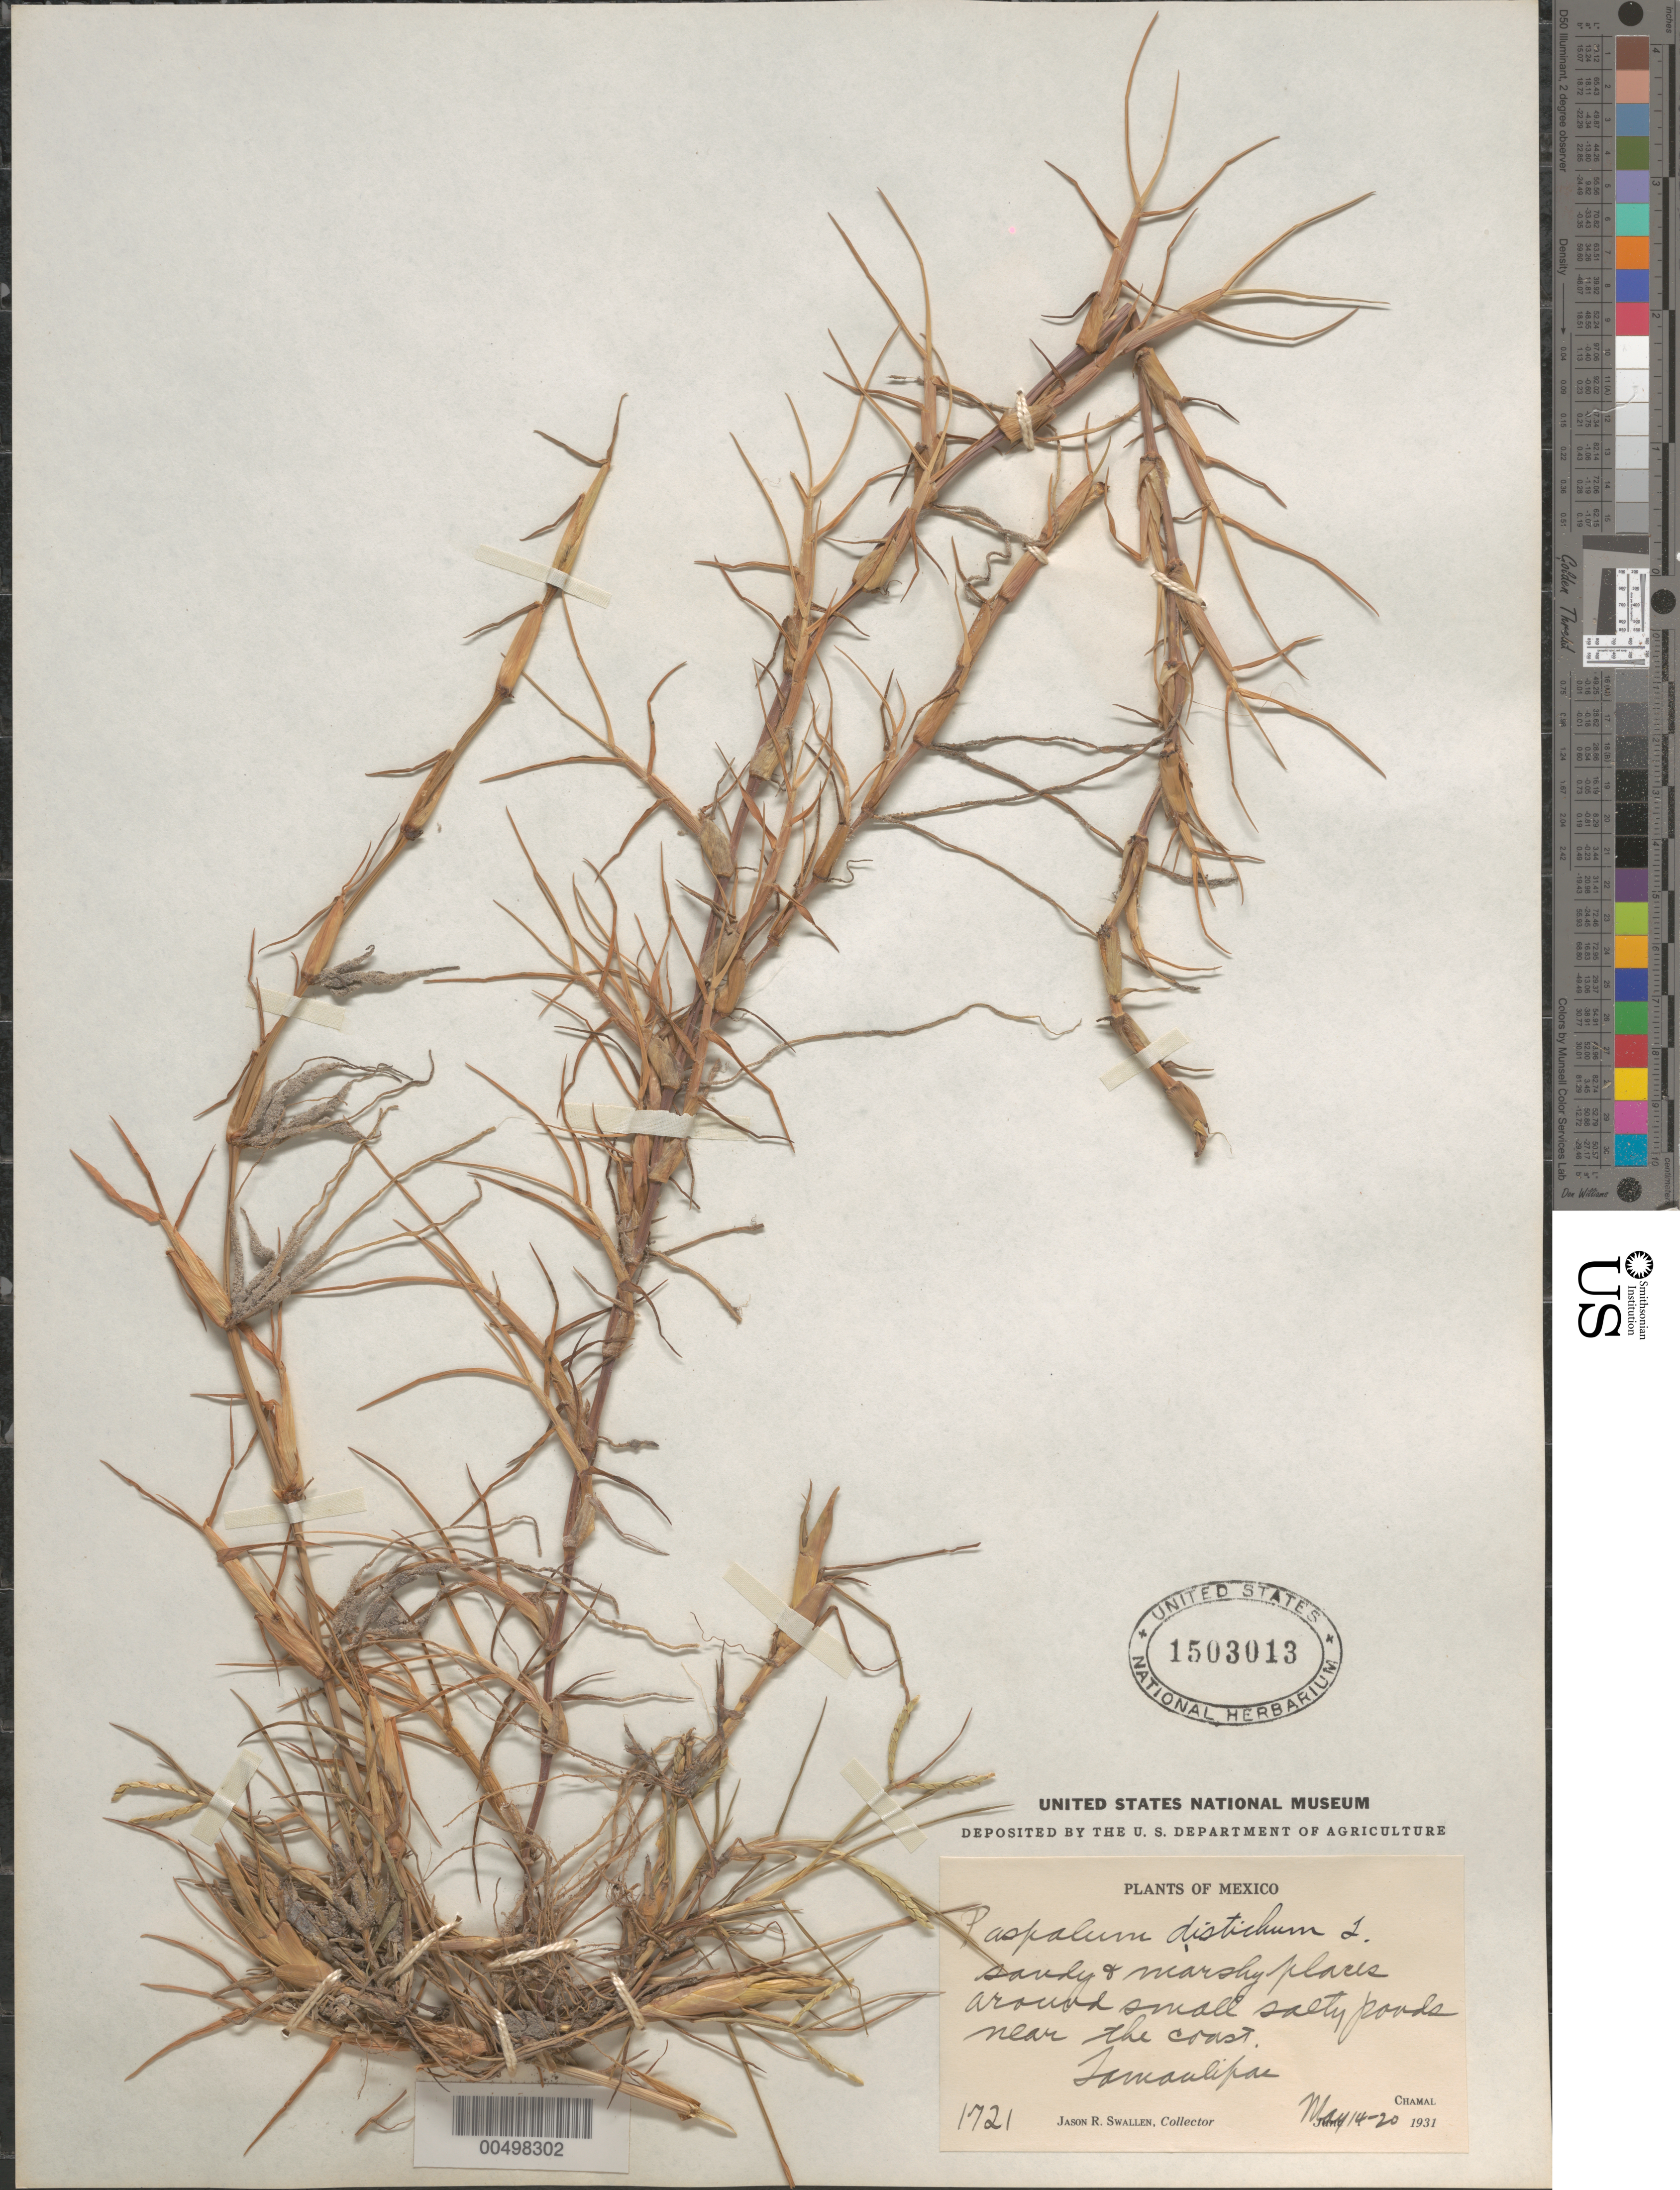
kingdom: Plantae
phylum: Tracheophyta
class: Liliopsida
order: Poales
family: Poaceae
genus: Paspalum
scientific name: Paspalum paspaloides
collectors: J. R. Swallen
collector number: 1721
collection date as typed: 14 May 1931 to 20 May 1931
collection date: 1931-05-14/1931-05-20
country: Mexico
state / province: Tamaulipas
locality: Chamal, near the coast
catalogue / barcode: US 1503013